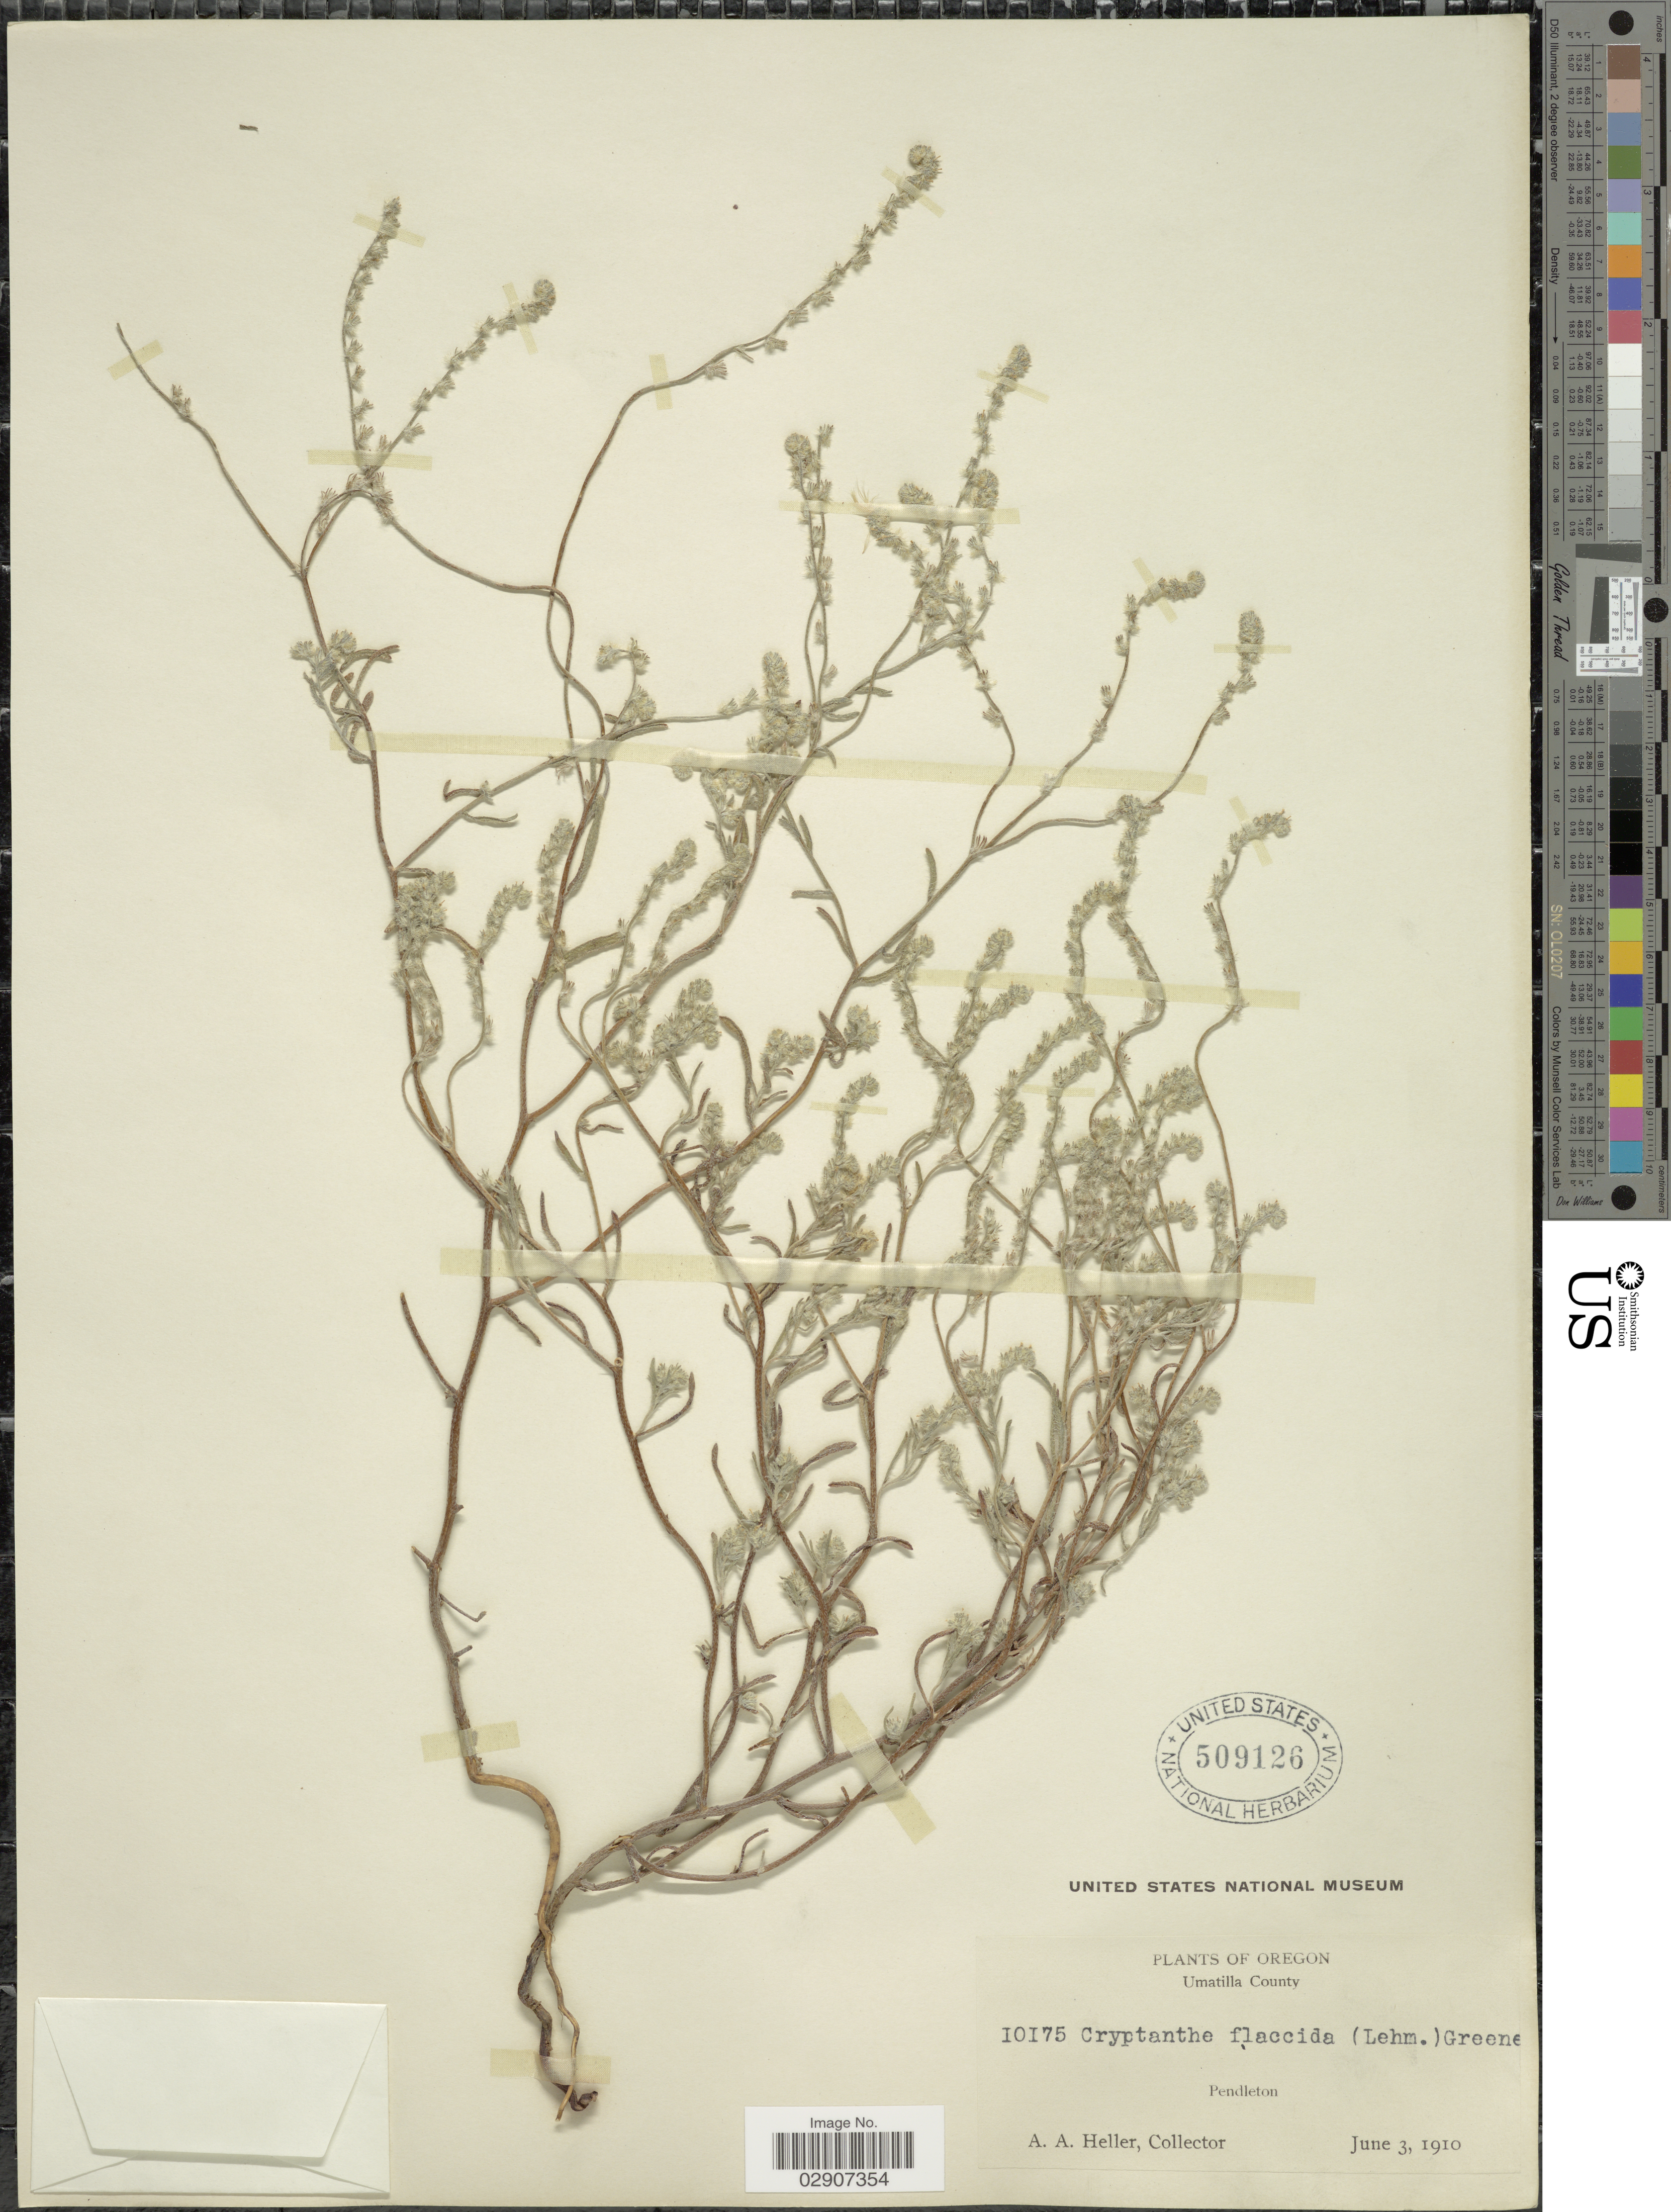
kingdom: Plantae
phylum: Tracheophyta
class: Magnoliopsida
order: Boraginales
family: Boraginaceae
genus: Cryptantha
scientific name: Cryptantha flaccida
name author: (Douglas ex Lehm.) Greene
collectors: A. A. Heller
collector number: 10175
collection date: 1910-06-03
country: United States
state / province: Oregon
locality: Umatilla County, Pendleton.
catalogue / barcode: US 509126